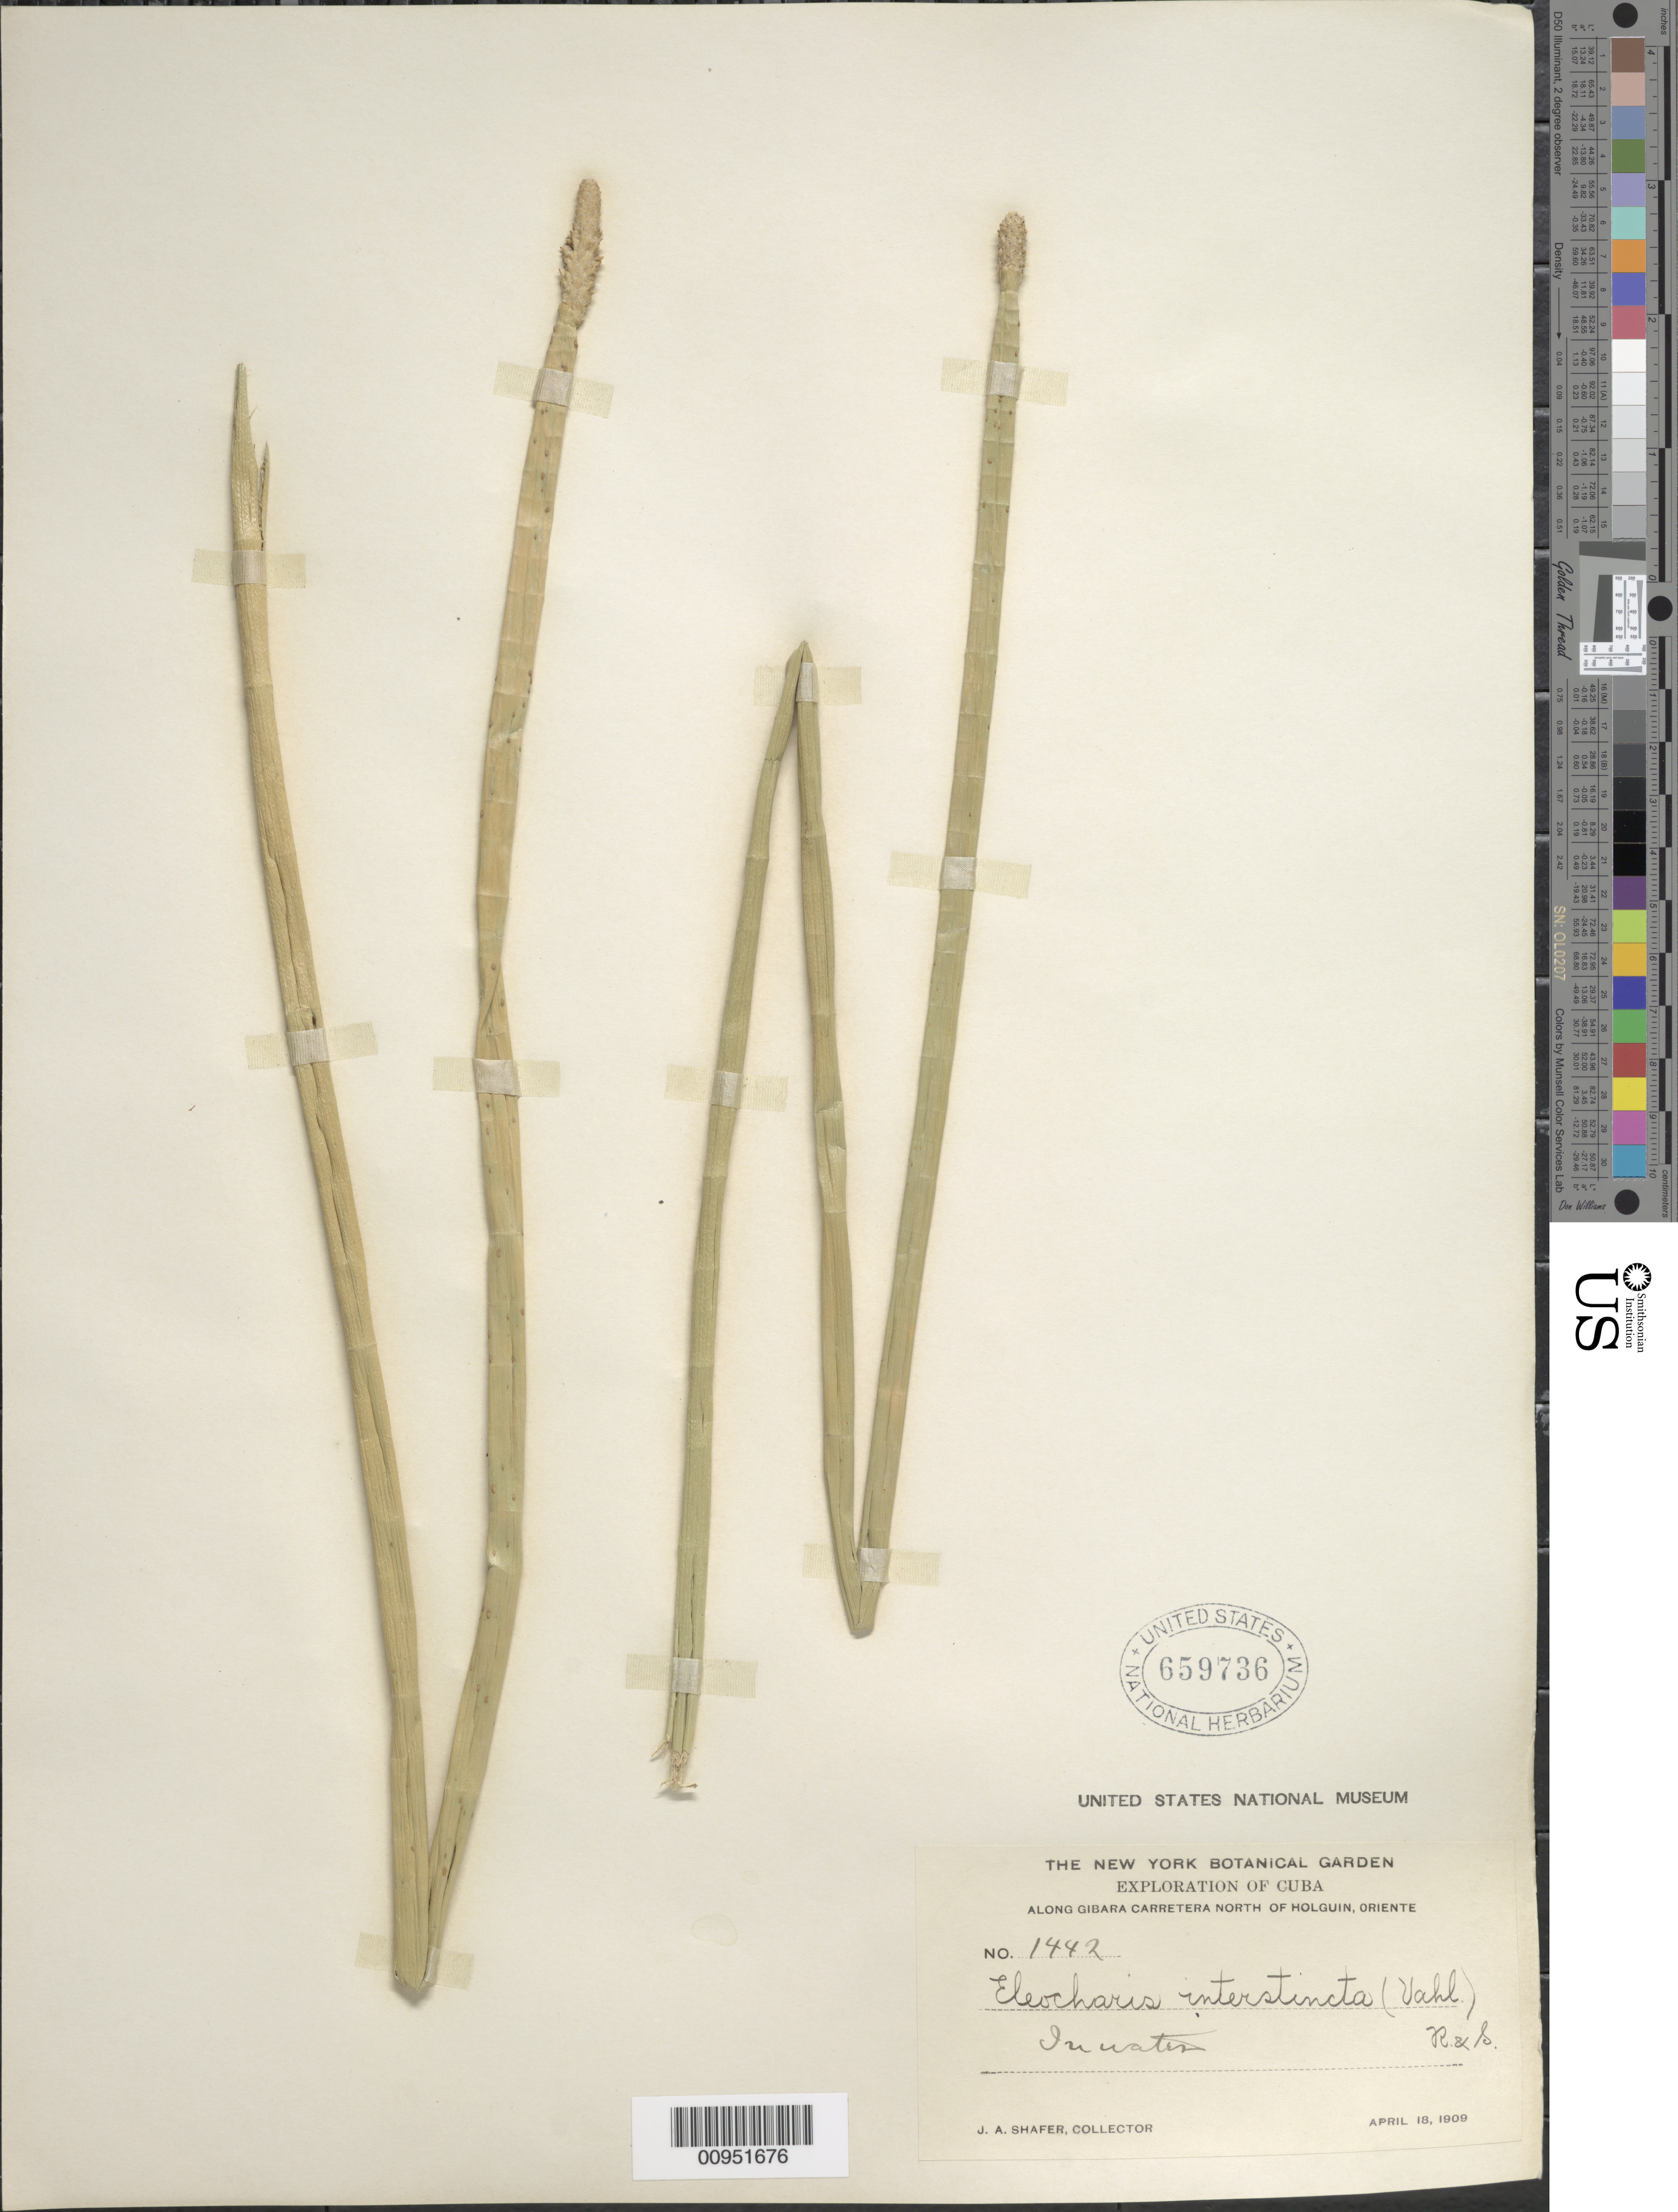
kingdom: Plantae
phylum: Tracheophyta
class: Liliopsida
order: Poales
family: Cyperaceae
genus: Eleocharis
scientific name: Eleocharis interstincta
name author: (Vahl) Roem. & Schult.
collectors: J. A. Shafer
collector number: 1442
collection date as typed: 18 Apr 1909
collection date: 1909-04-18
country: Cuba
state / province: Holguín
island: Cuba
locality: Along Gibara Carretera, North of Holguin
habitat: In water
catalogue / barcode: US 659736